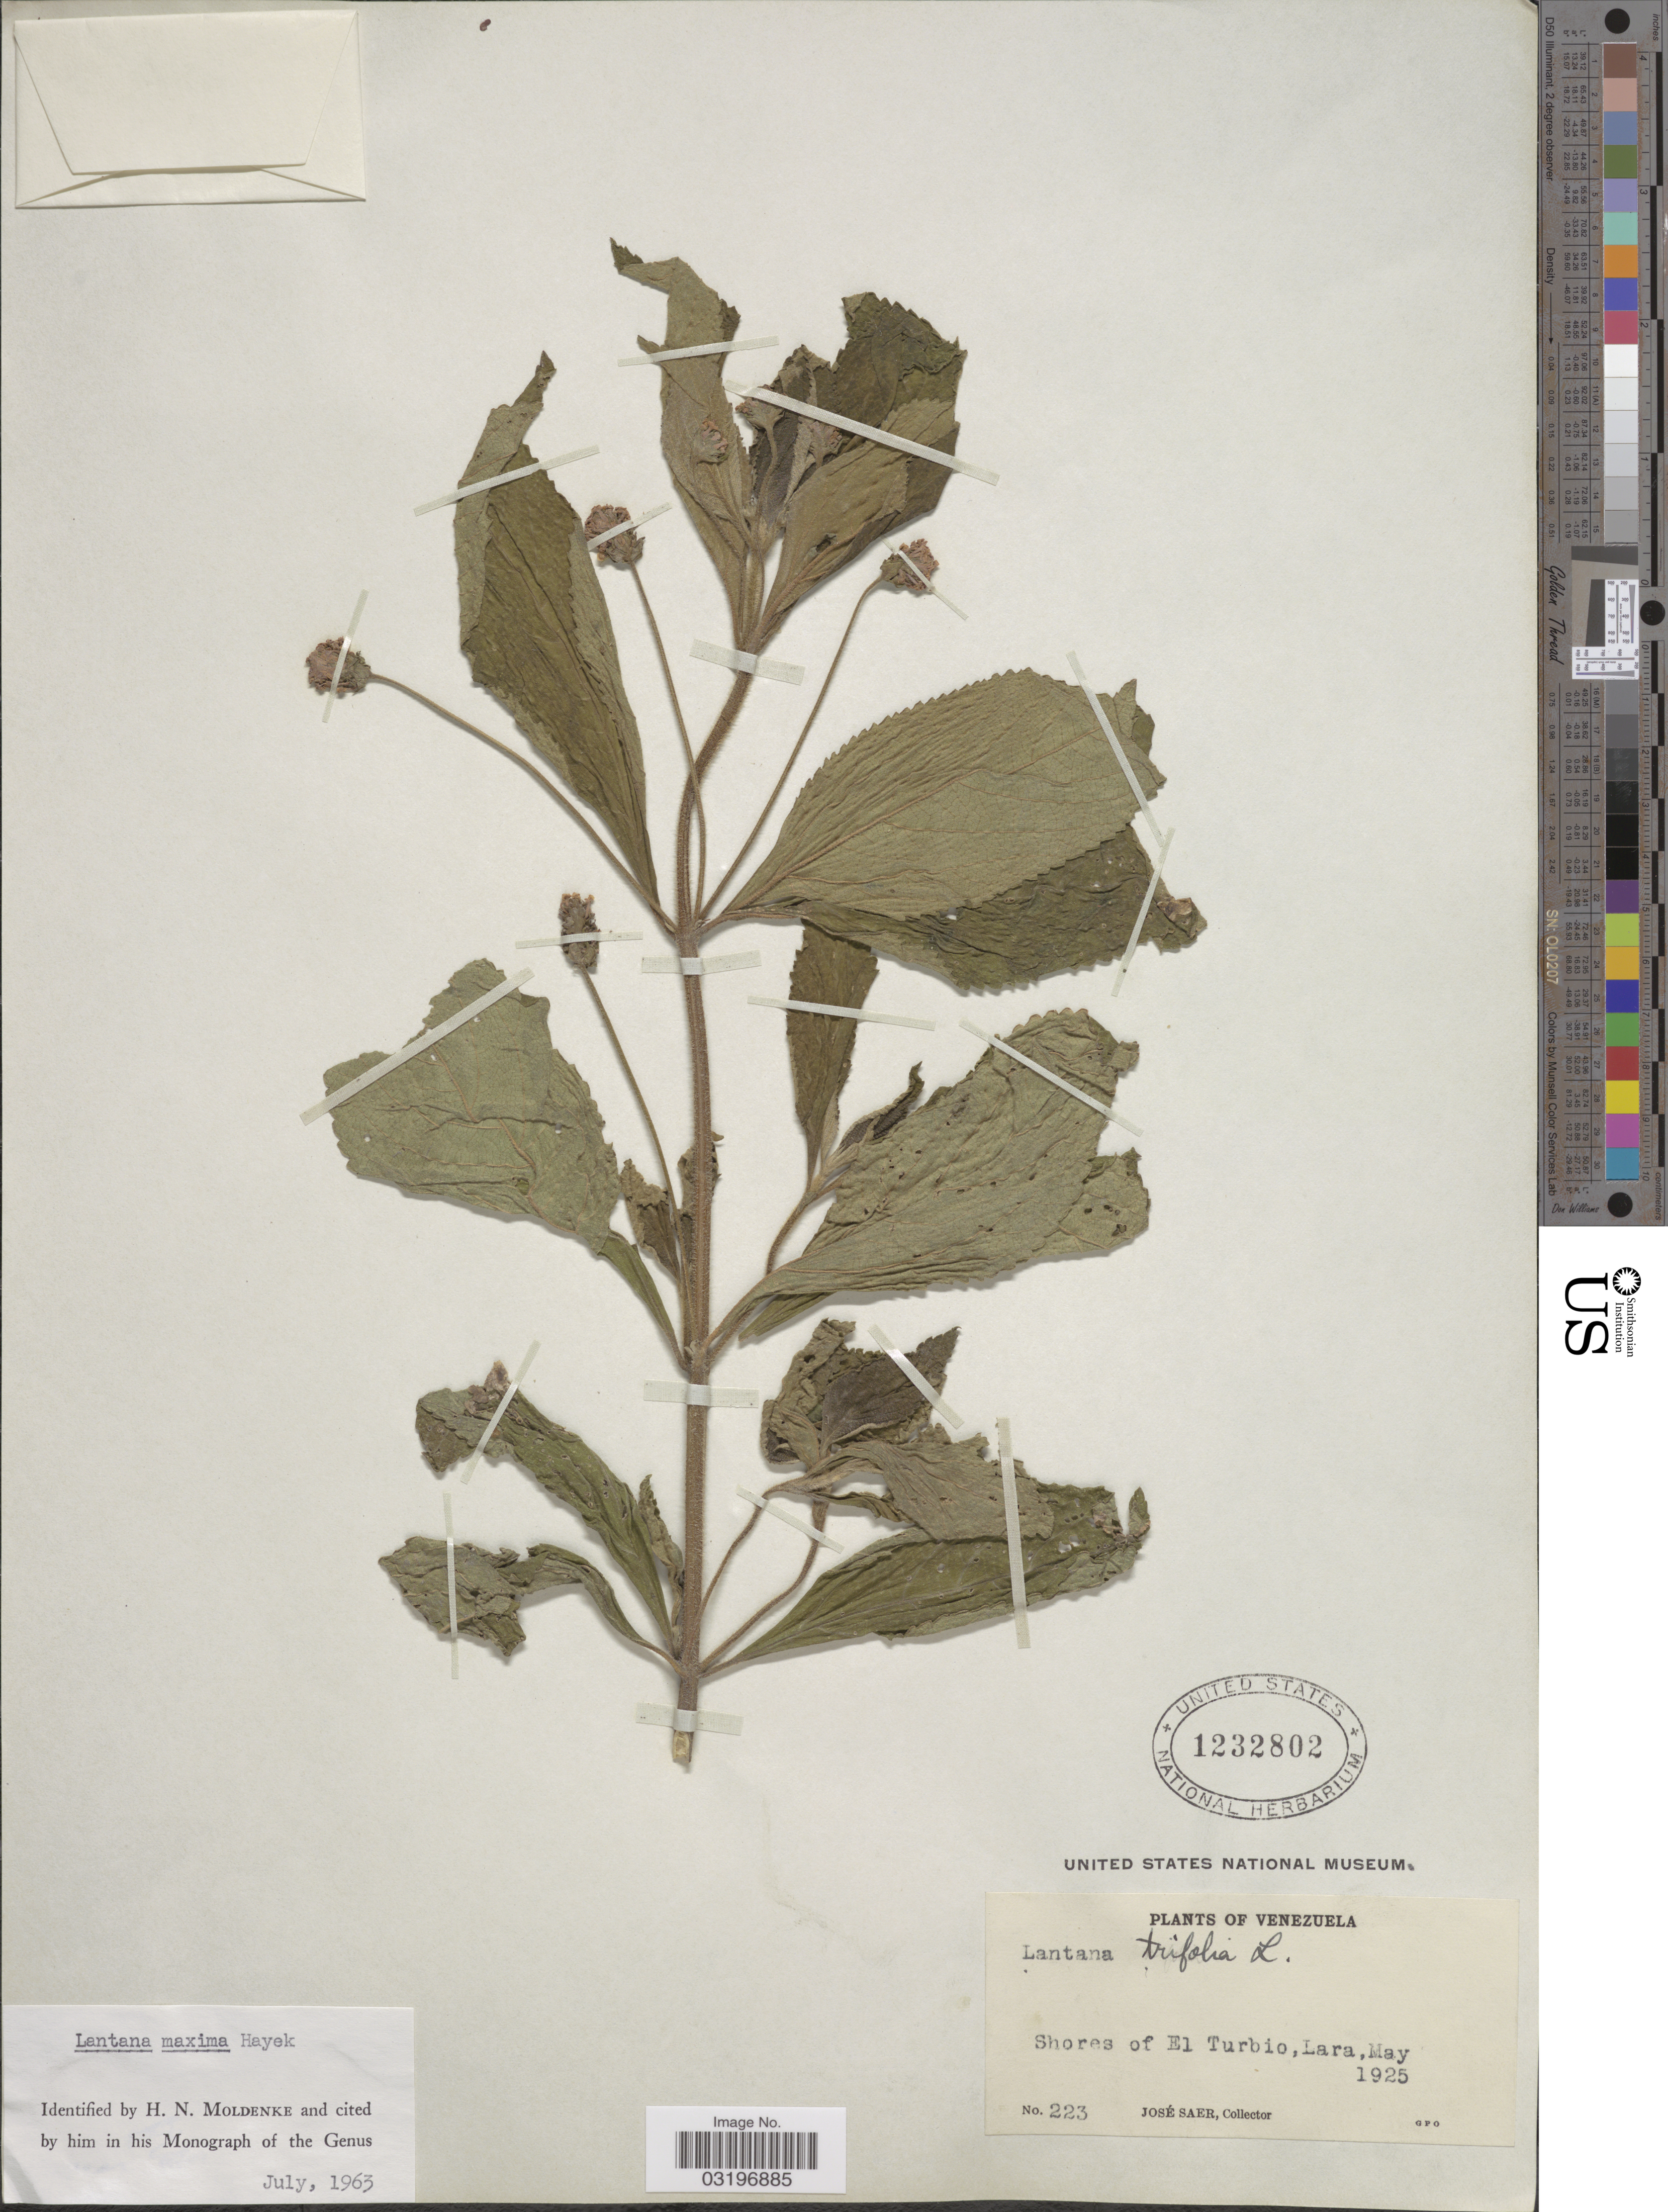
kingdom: Plantae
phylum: Tracheophyta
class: Magnoliopsida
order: Lamiales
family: Verbenaceae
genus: Lantana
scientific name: Lantana maxima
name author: Hayek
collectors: J. Saer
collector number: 223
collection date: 1925-05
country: Venezuela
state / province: Lara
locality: Shores of El Turbio.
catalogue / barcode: US 1232802